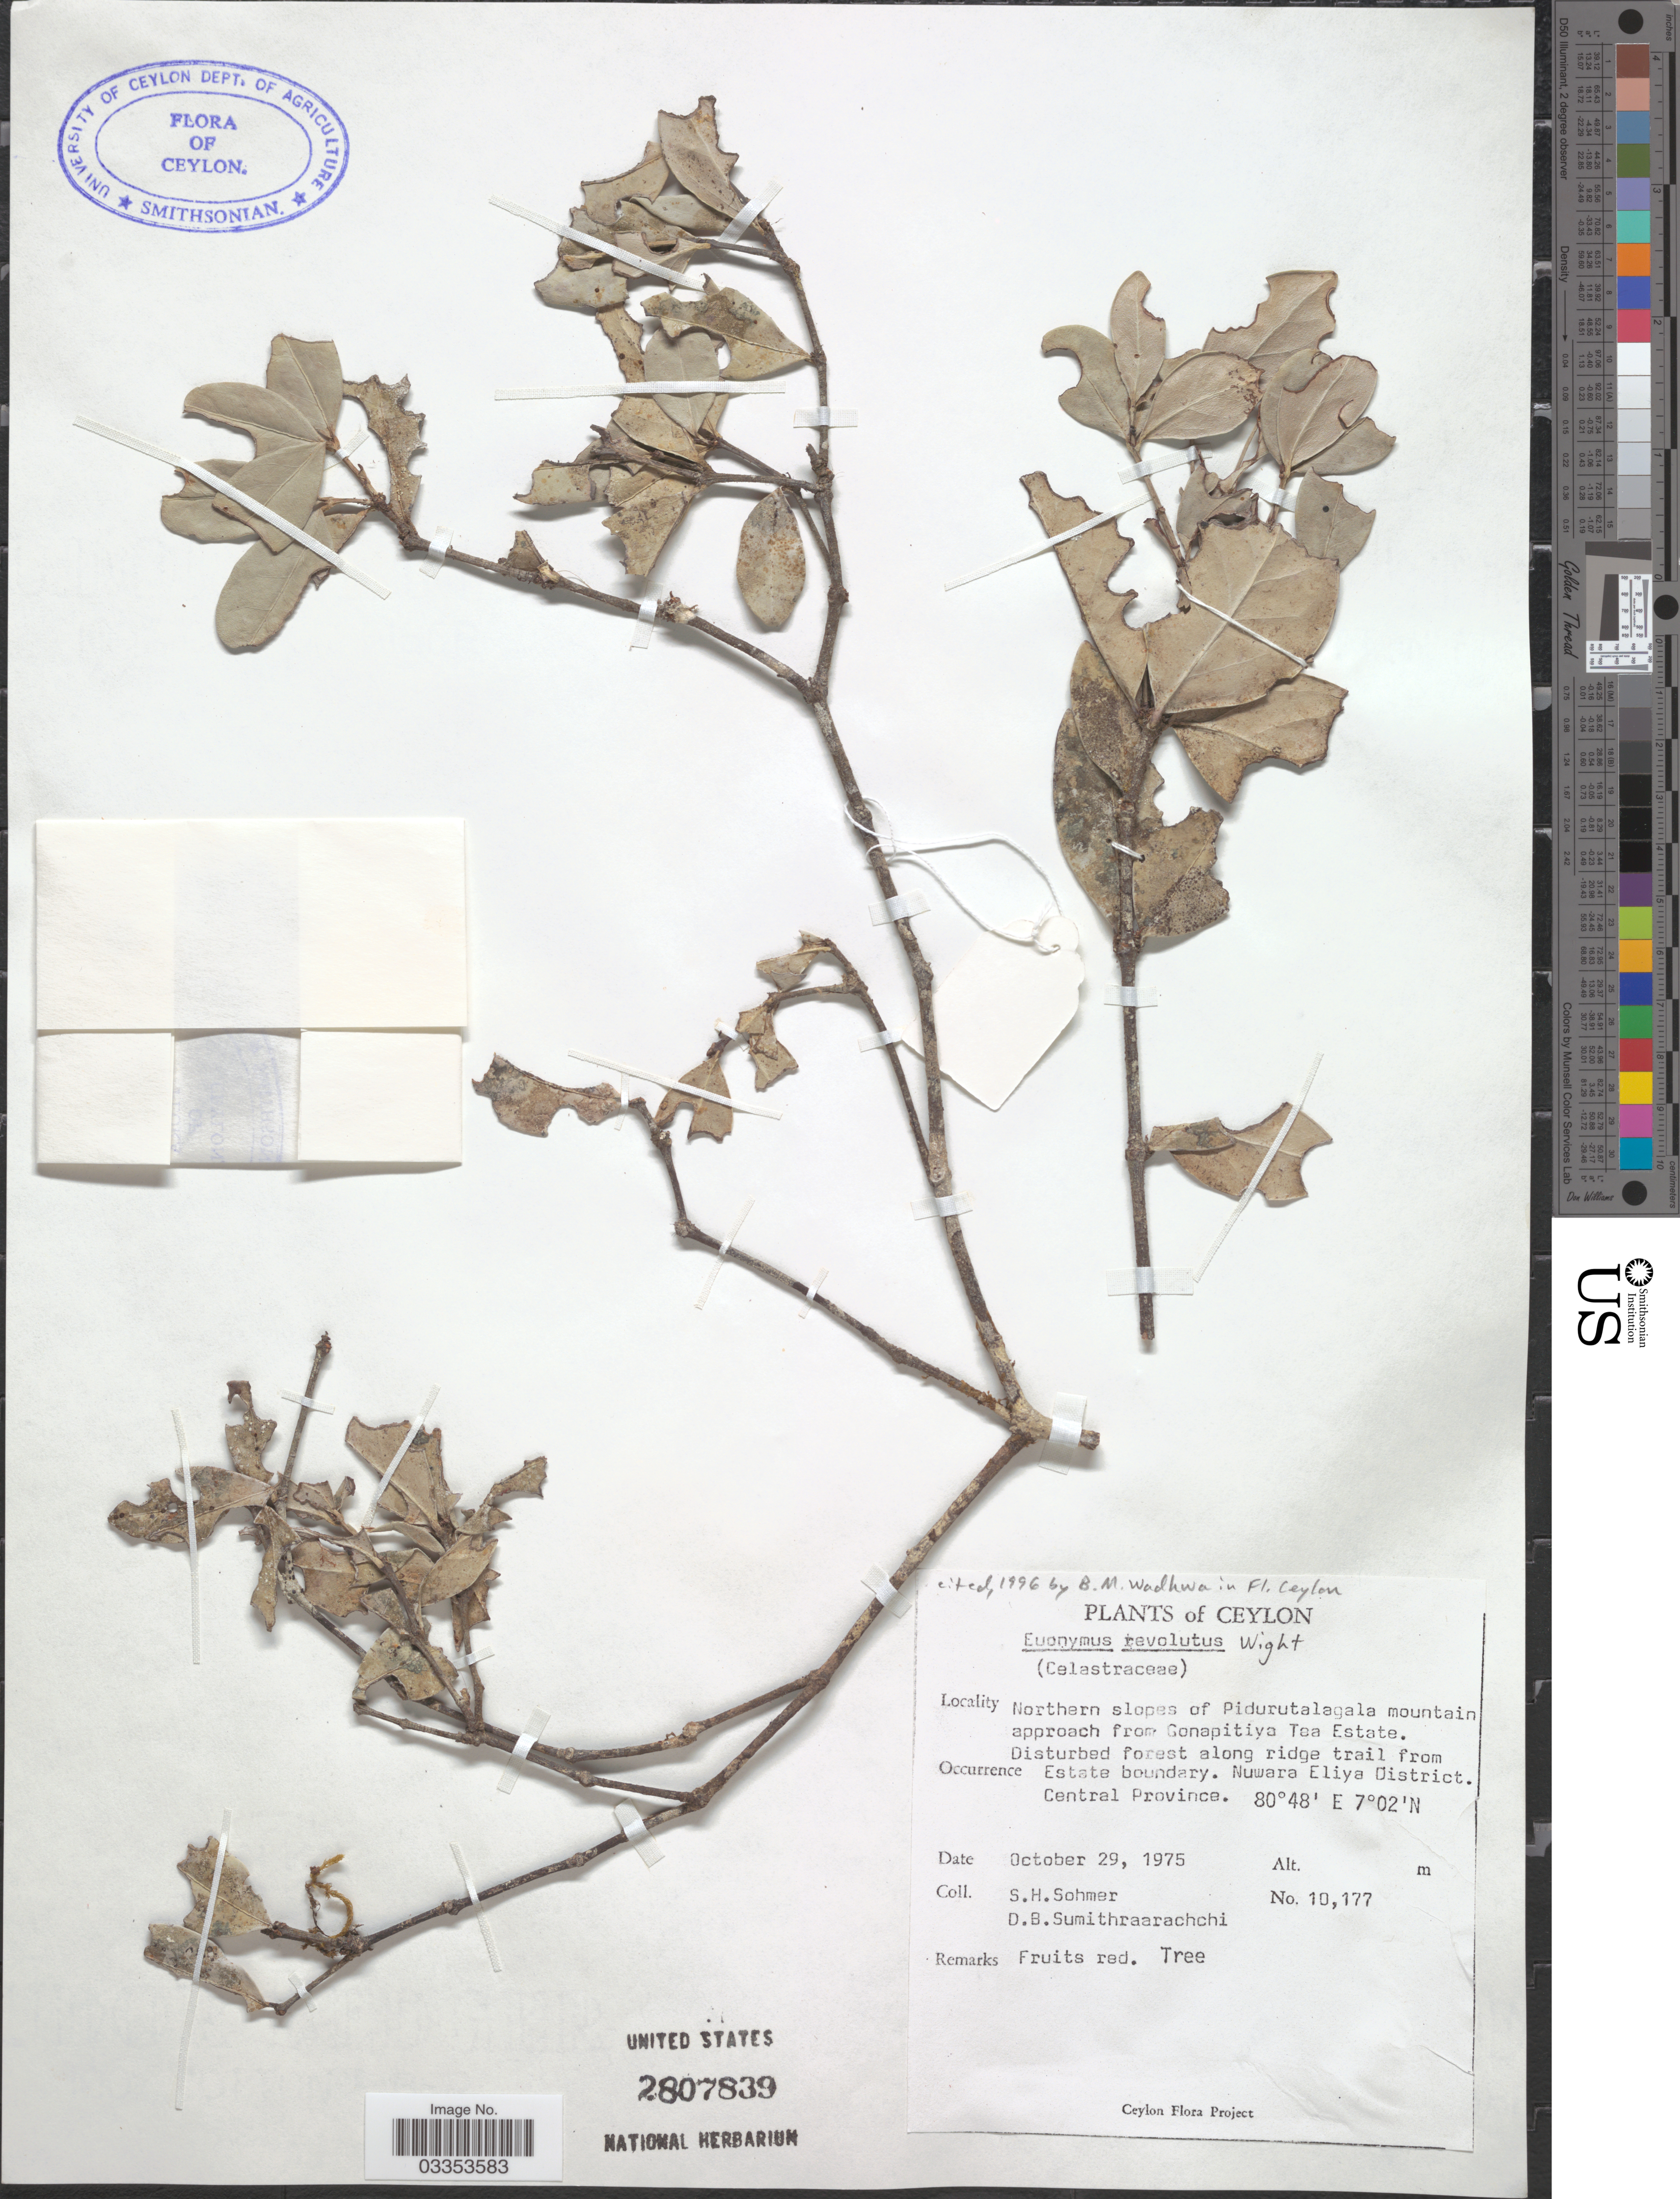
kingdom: Plantae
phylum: Tracheophyta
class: Magnoliopsida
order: Celastrales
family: Celastraceae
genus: Euonymus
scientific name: Euonymus revolutus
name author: Wight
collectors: S. H. Sohmer & D. B. Sumithraarachchi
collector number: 10177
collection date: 1975-10-29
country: Sri Lanka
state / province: Central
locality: Ceylon. Northern slopes of Pidurutalagala mountain approach from Gonapitiya Tea Estate. Disturbed forest along ridge trail from Estate boundary. Nuwara Eliya District.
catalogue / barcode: US 2807839